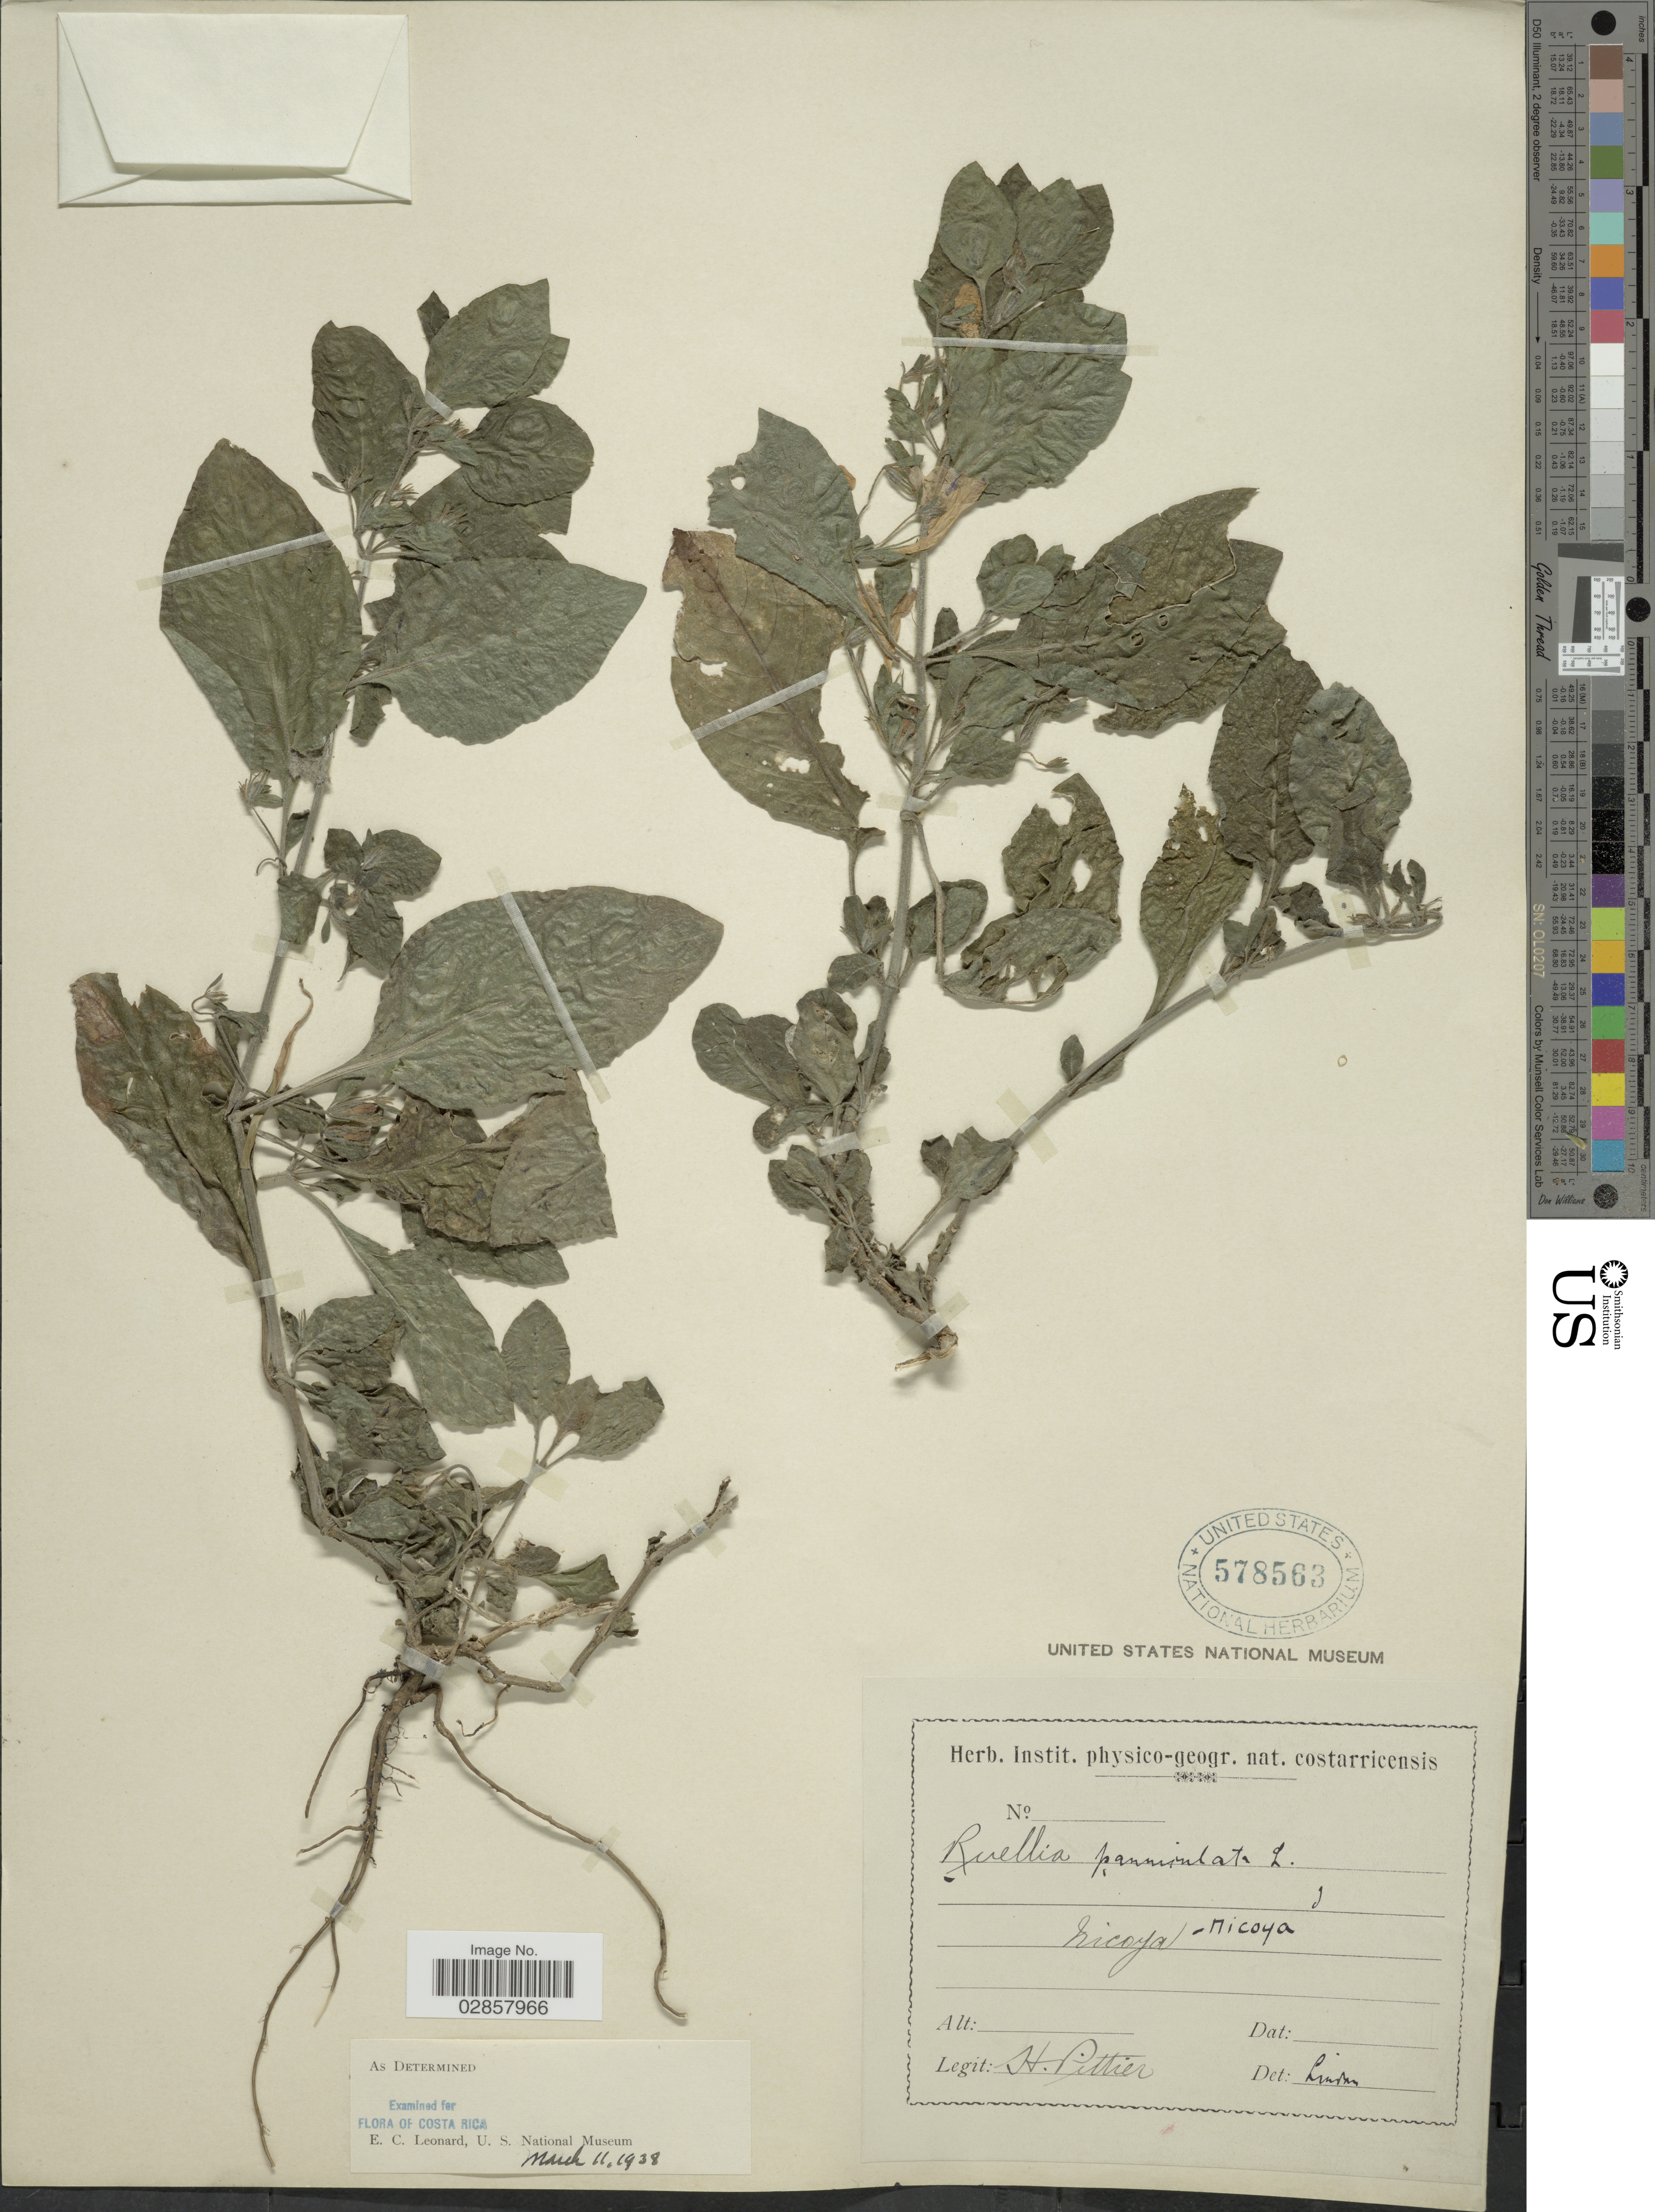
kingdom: Plantae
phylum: Tracheophyta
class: Magnoliopsida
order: Lamiales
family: Acanthaceae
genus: Ruellia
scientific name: Ruellia paniculata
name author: L.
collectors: H. F. Pittier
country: Costa Rica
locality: Nicoya.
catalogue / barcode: US 578563